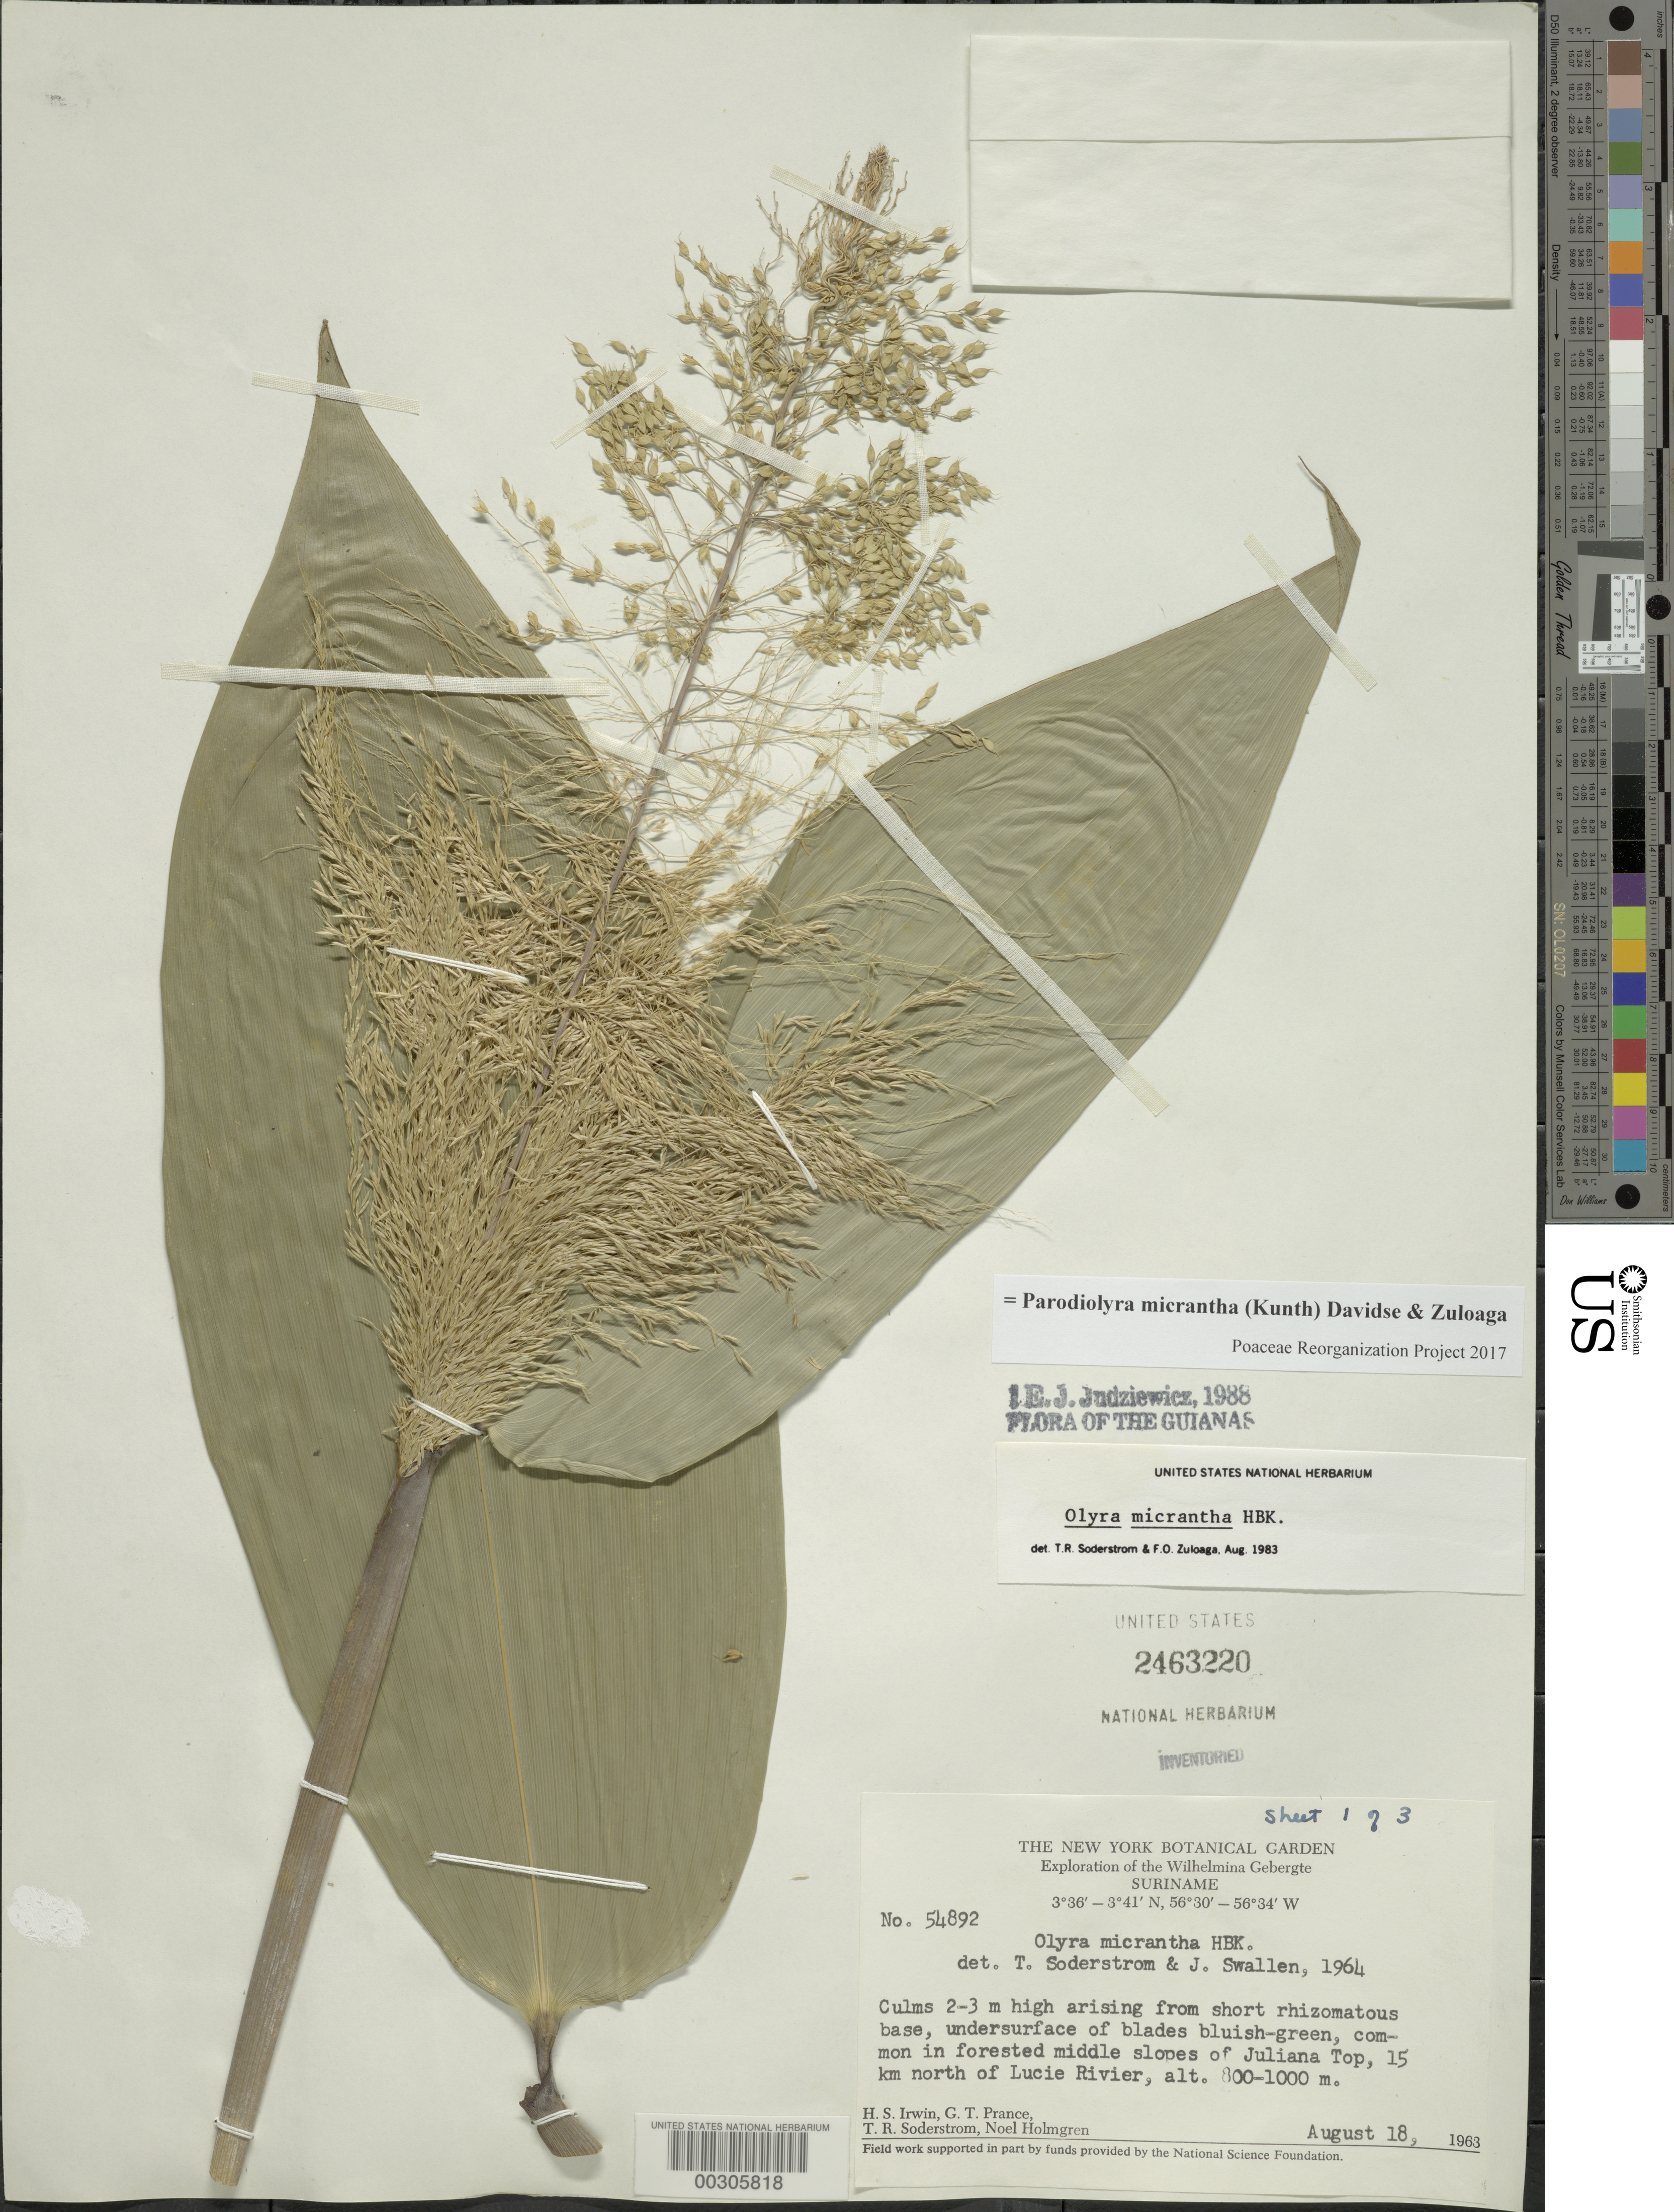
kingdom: Plantae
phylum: Tracheophyta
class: Liliopsida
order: Poales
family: Poaceae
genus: Parodiolyra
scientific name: Parodiolyra micrantha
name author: (Kunth) Davidse & Zuloaga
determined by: Poaceae Reorganization Project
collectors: H. Irwin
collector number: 54892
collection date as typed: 18 Aug 1963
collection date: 1963-08-18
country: Suriname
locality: Lat. 3 36'n: long. 56 30'w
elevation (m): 800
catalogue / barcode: US 2463220